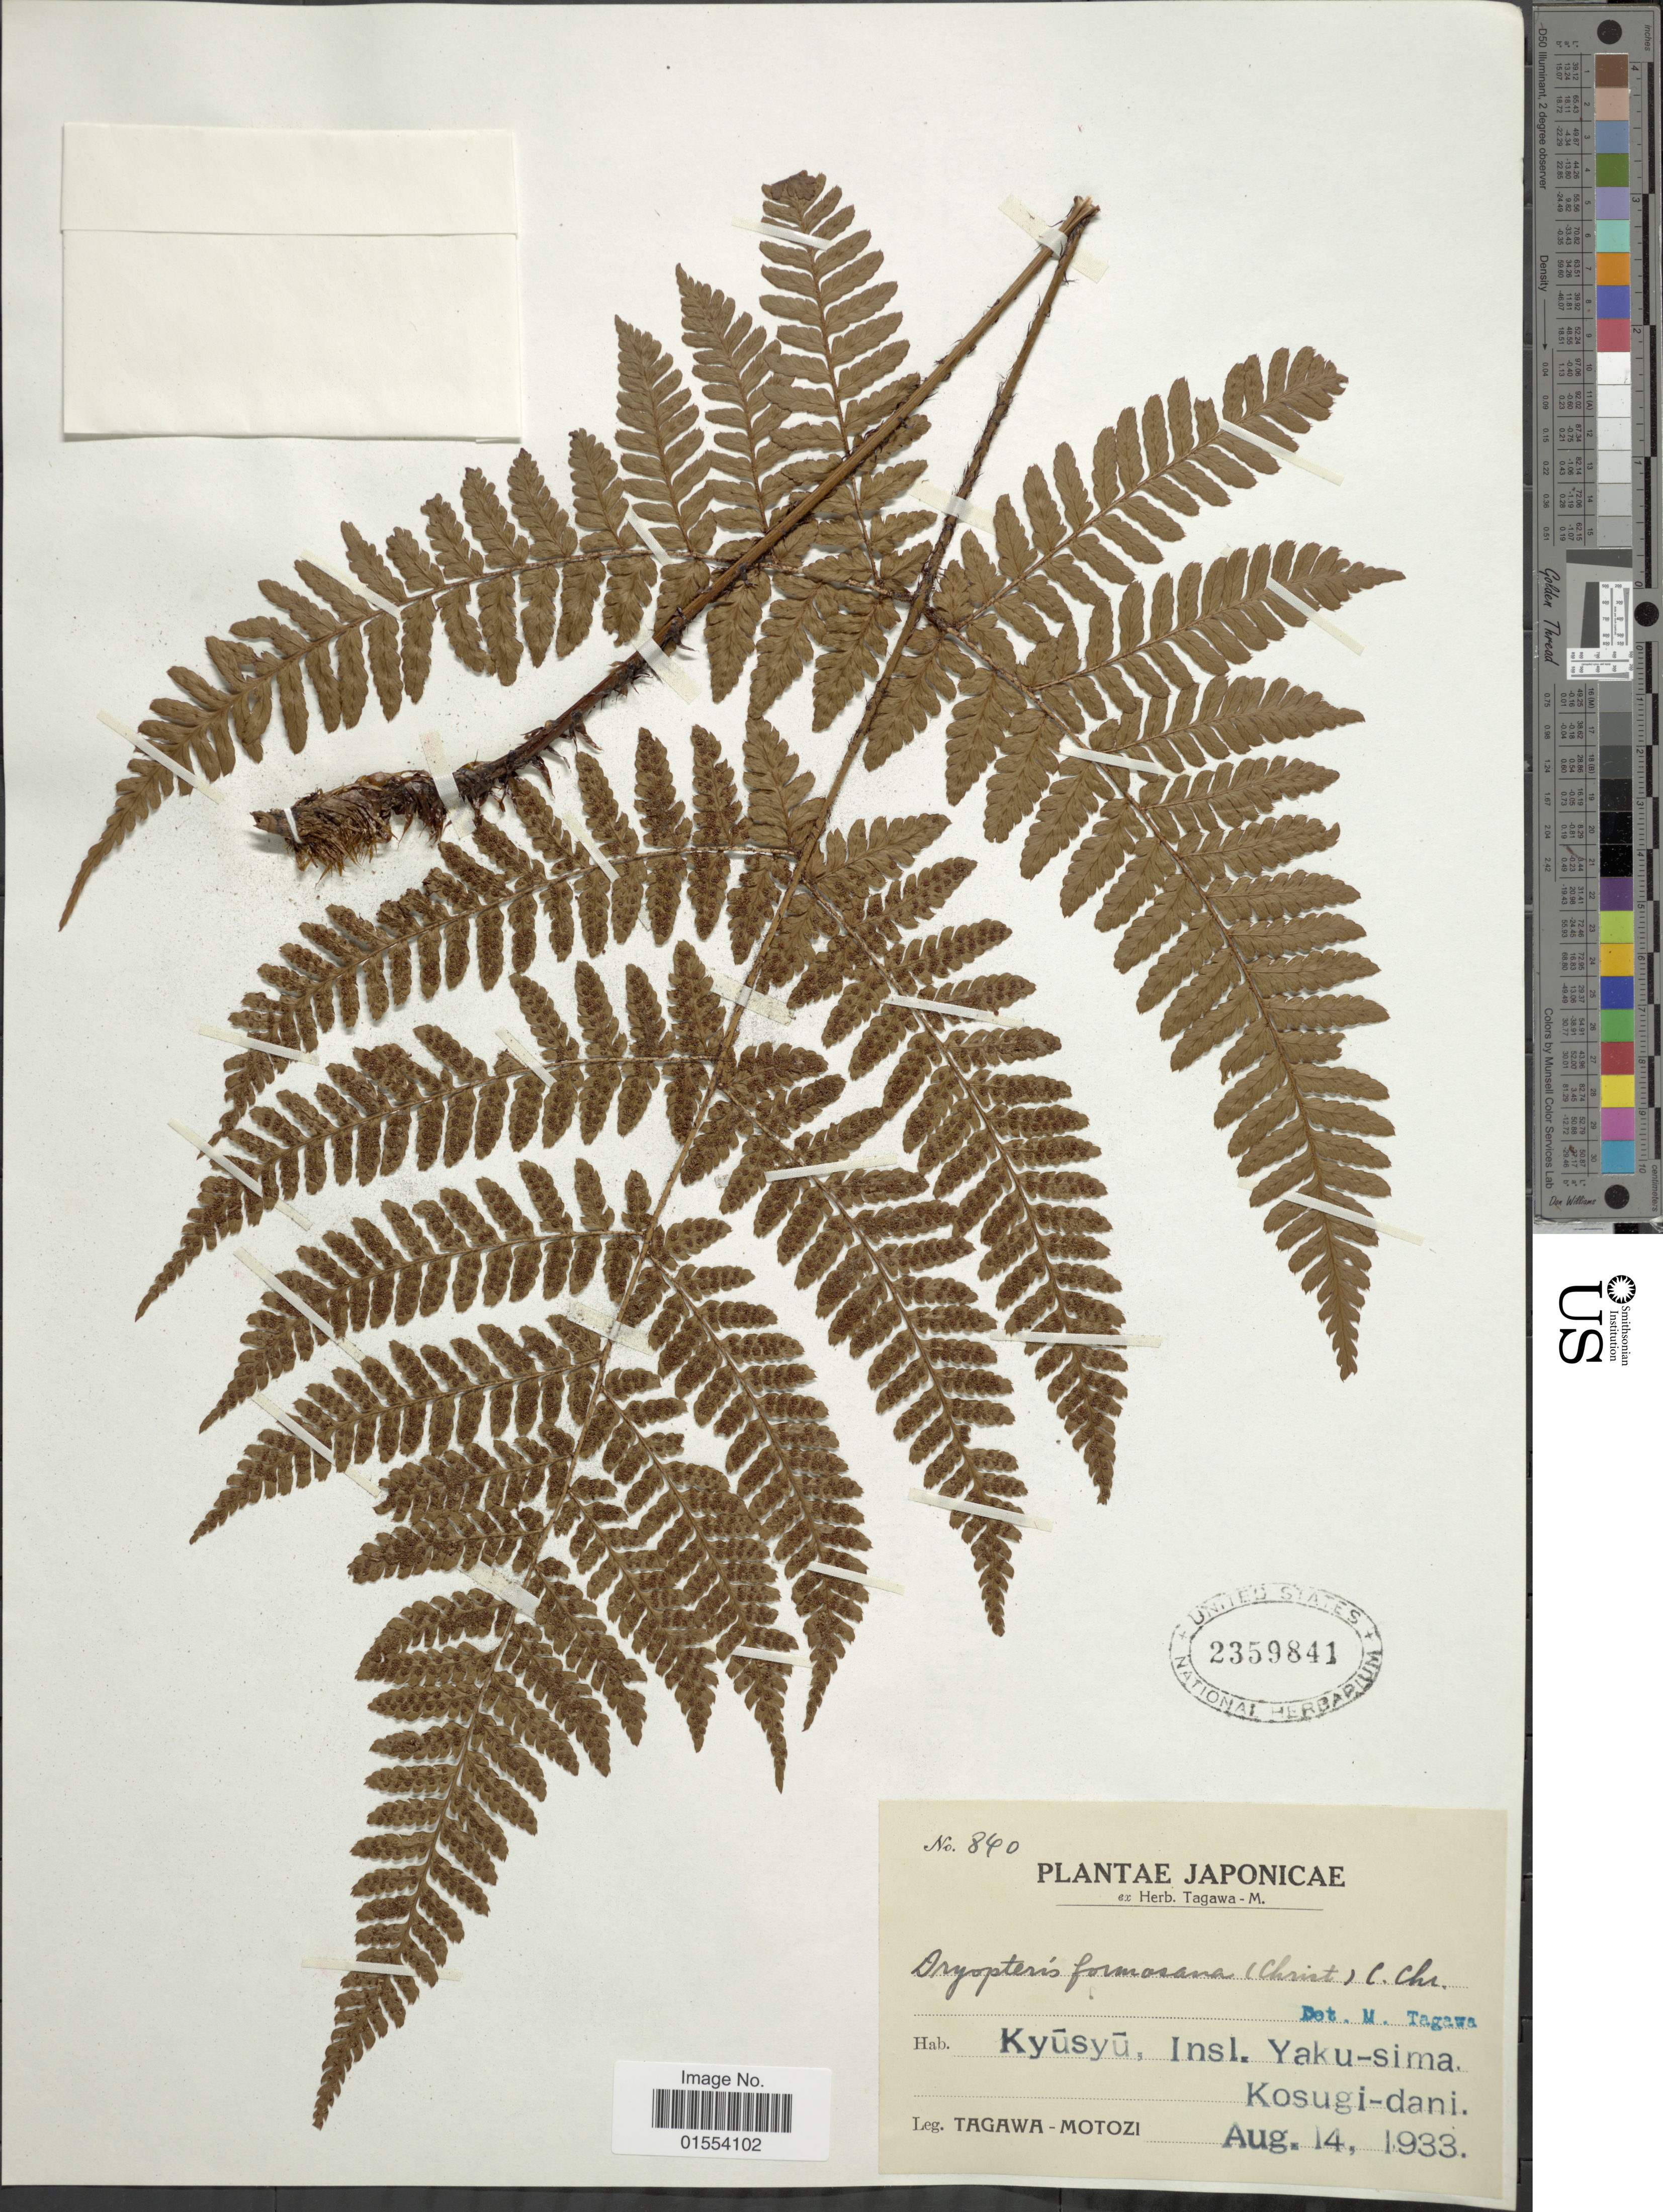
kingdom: Plantae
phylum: Tracheophyta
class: Polypodiopsida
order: Polypodiales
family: Dryopteridaceae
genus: Dryopteris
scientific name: Dryopteris formosana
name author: (Christ) C. Chr.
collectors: M. Tagawa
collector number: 840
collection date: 1933-08-14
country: Japan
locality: Kyushu, Insl. Yaku-sima, Kosugi-dani.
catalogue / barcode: US 2359841